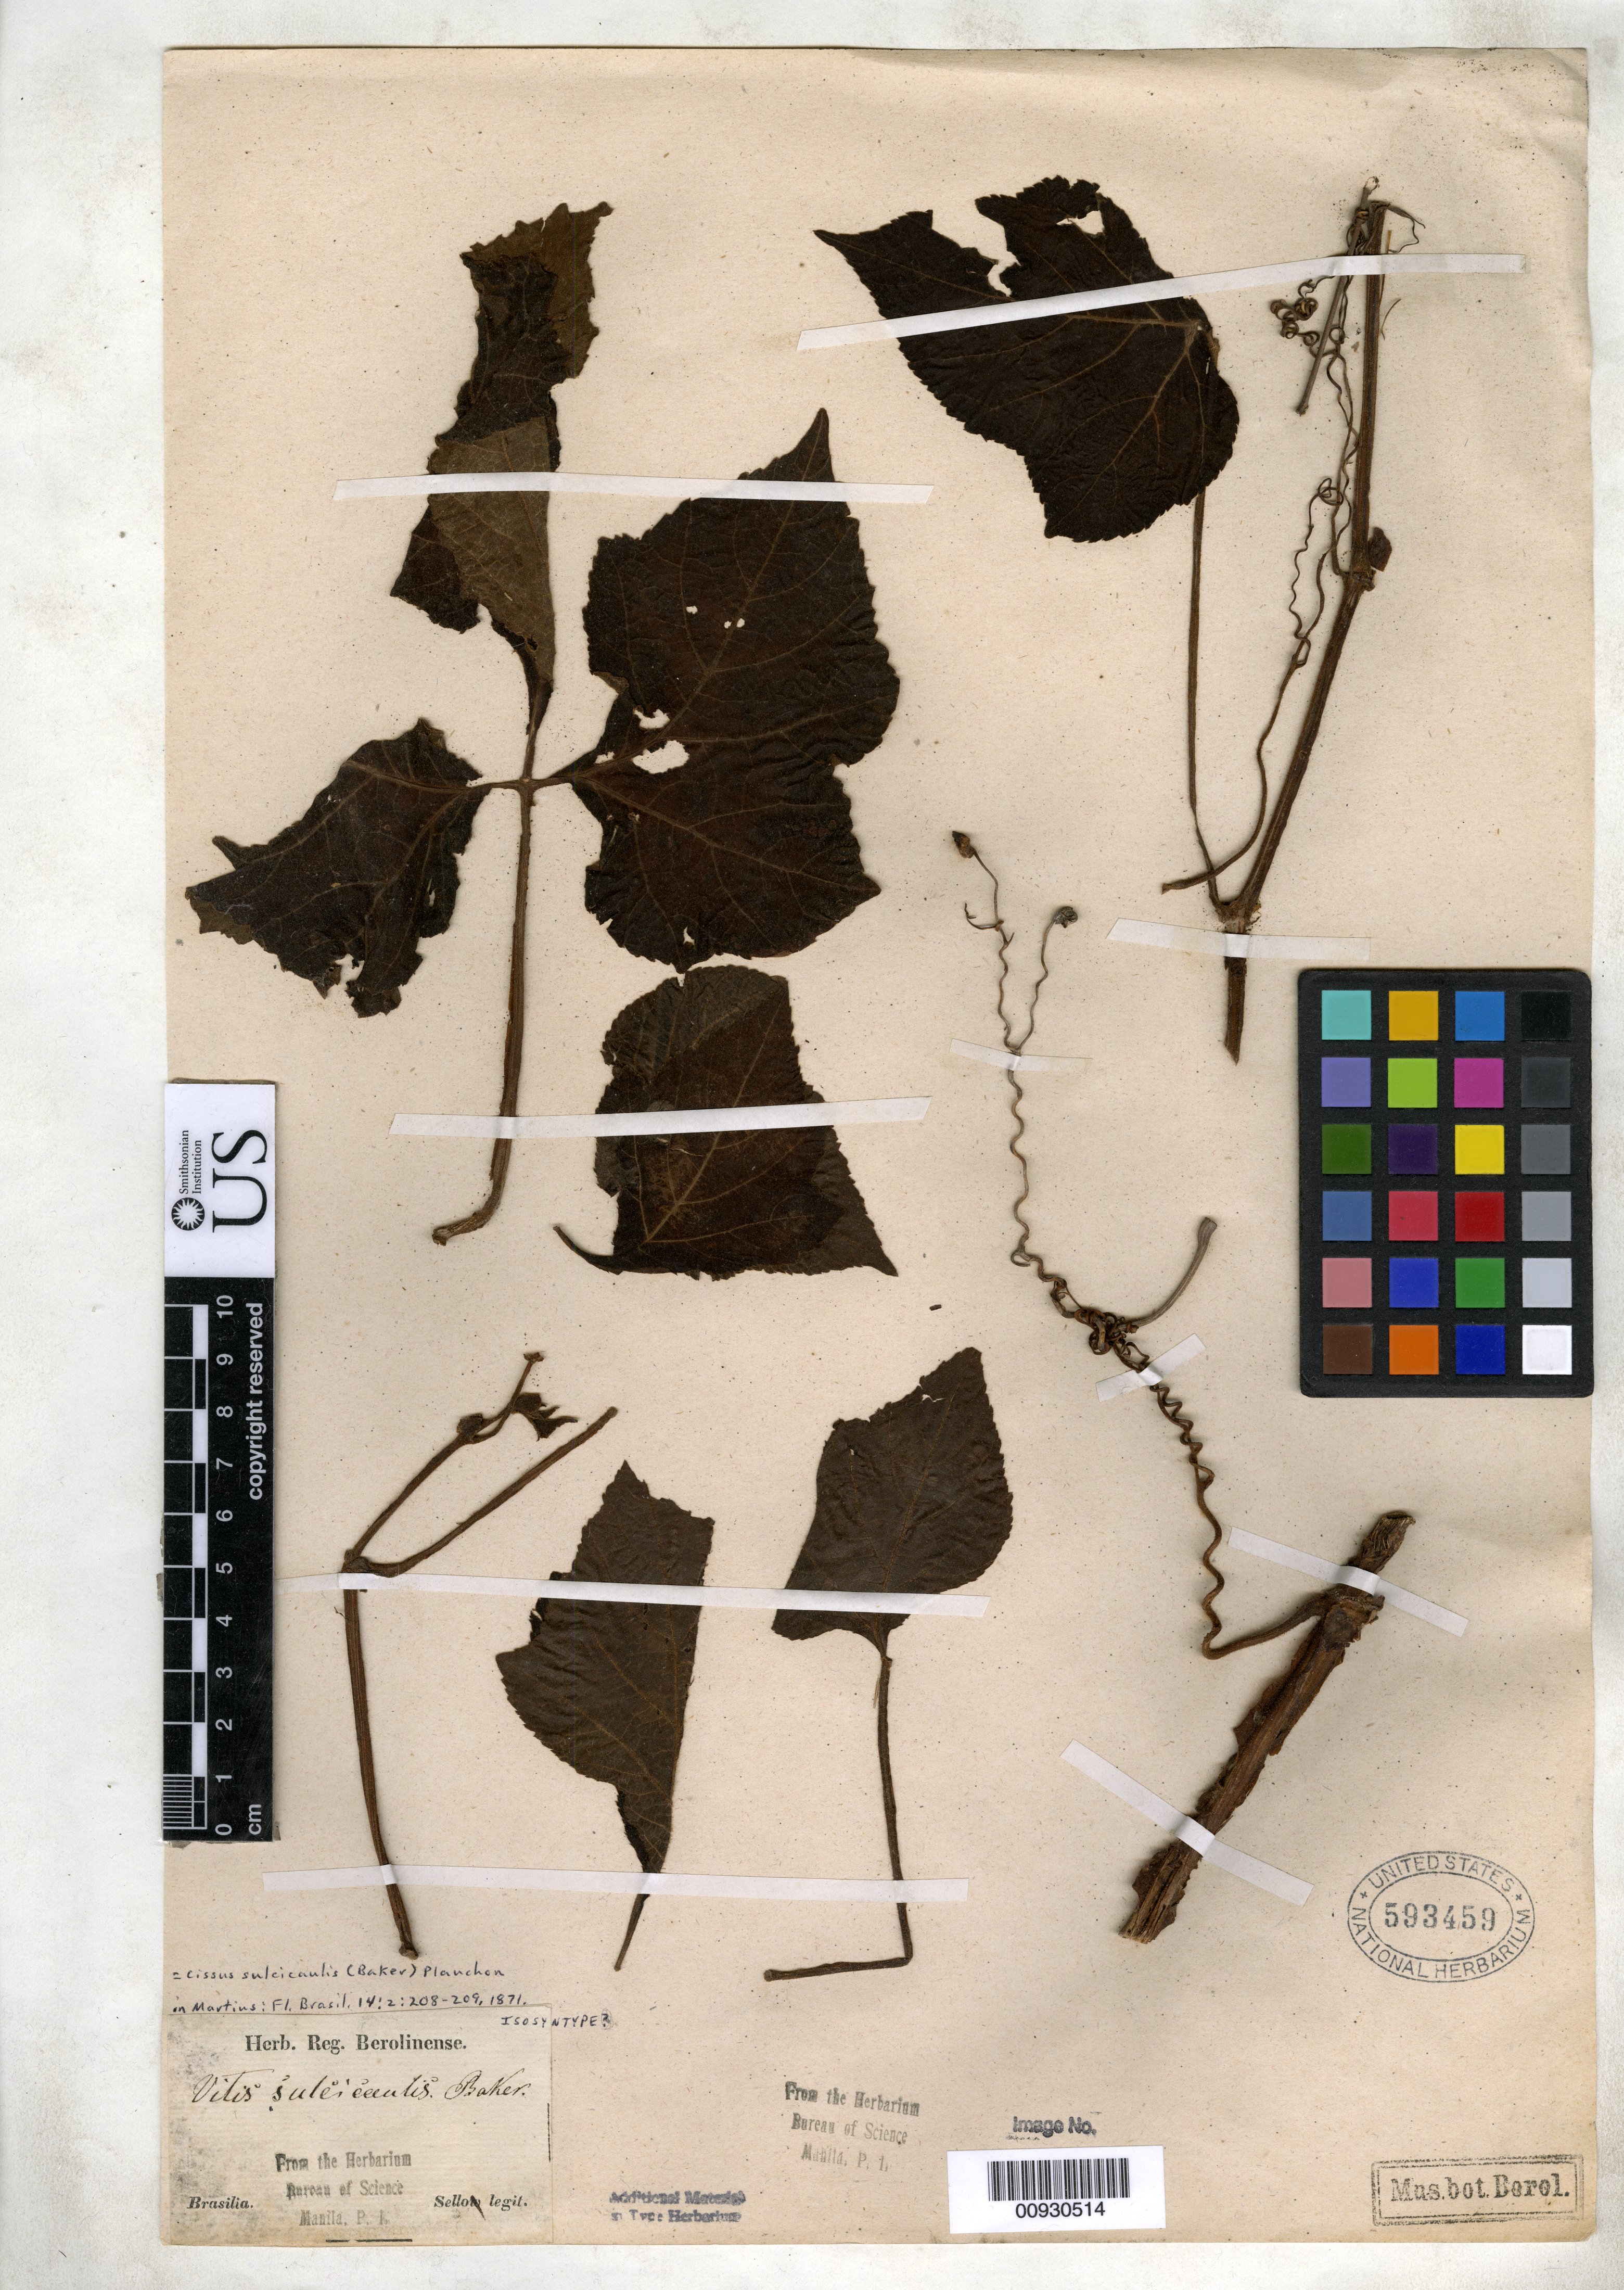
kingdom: Plantae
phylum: Tracheophyta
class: Magnoliopsida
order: Vitales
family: Vitaceae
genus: Vitis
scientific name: Vitis sulcicaulis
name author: Baker in Mart.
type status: Isosyntype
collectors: F. Sellow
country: Brazil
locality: "Brasilia".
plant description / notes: Lectotype is Warming 1863 as designated by designated by Lombardi, Taxon 44(2): 202 (1995).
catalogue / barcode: US 593459